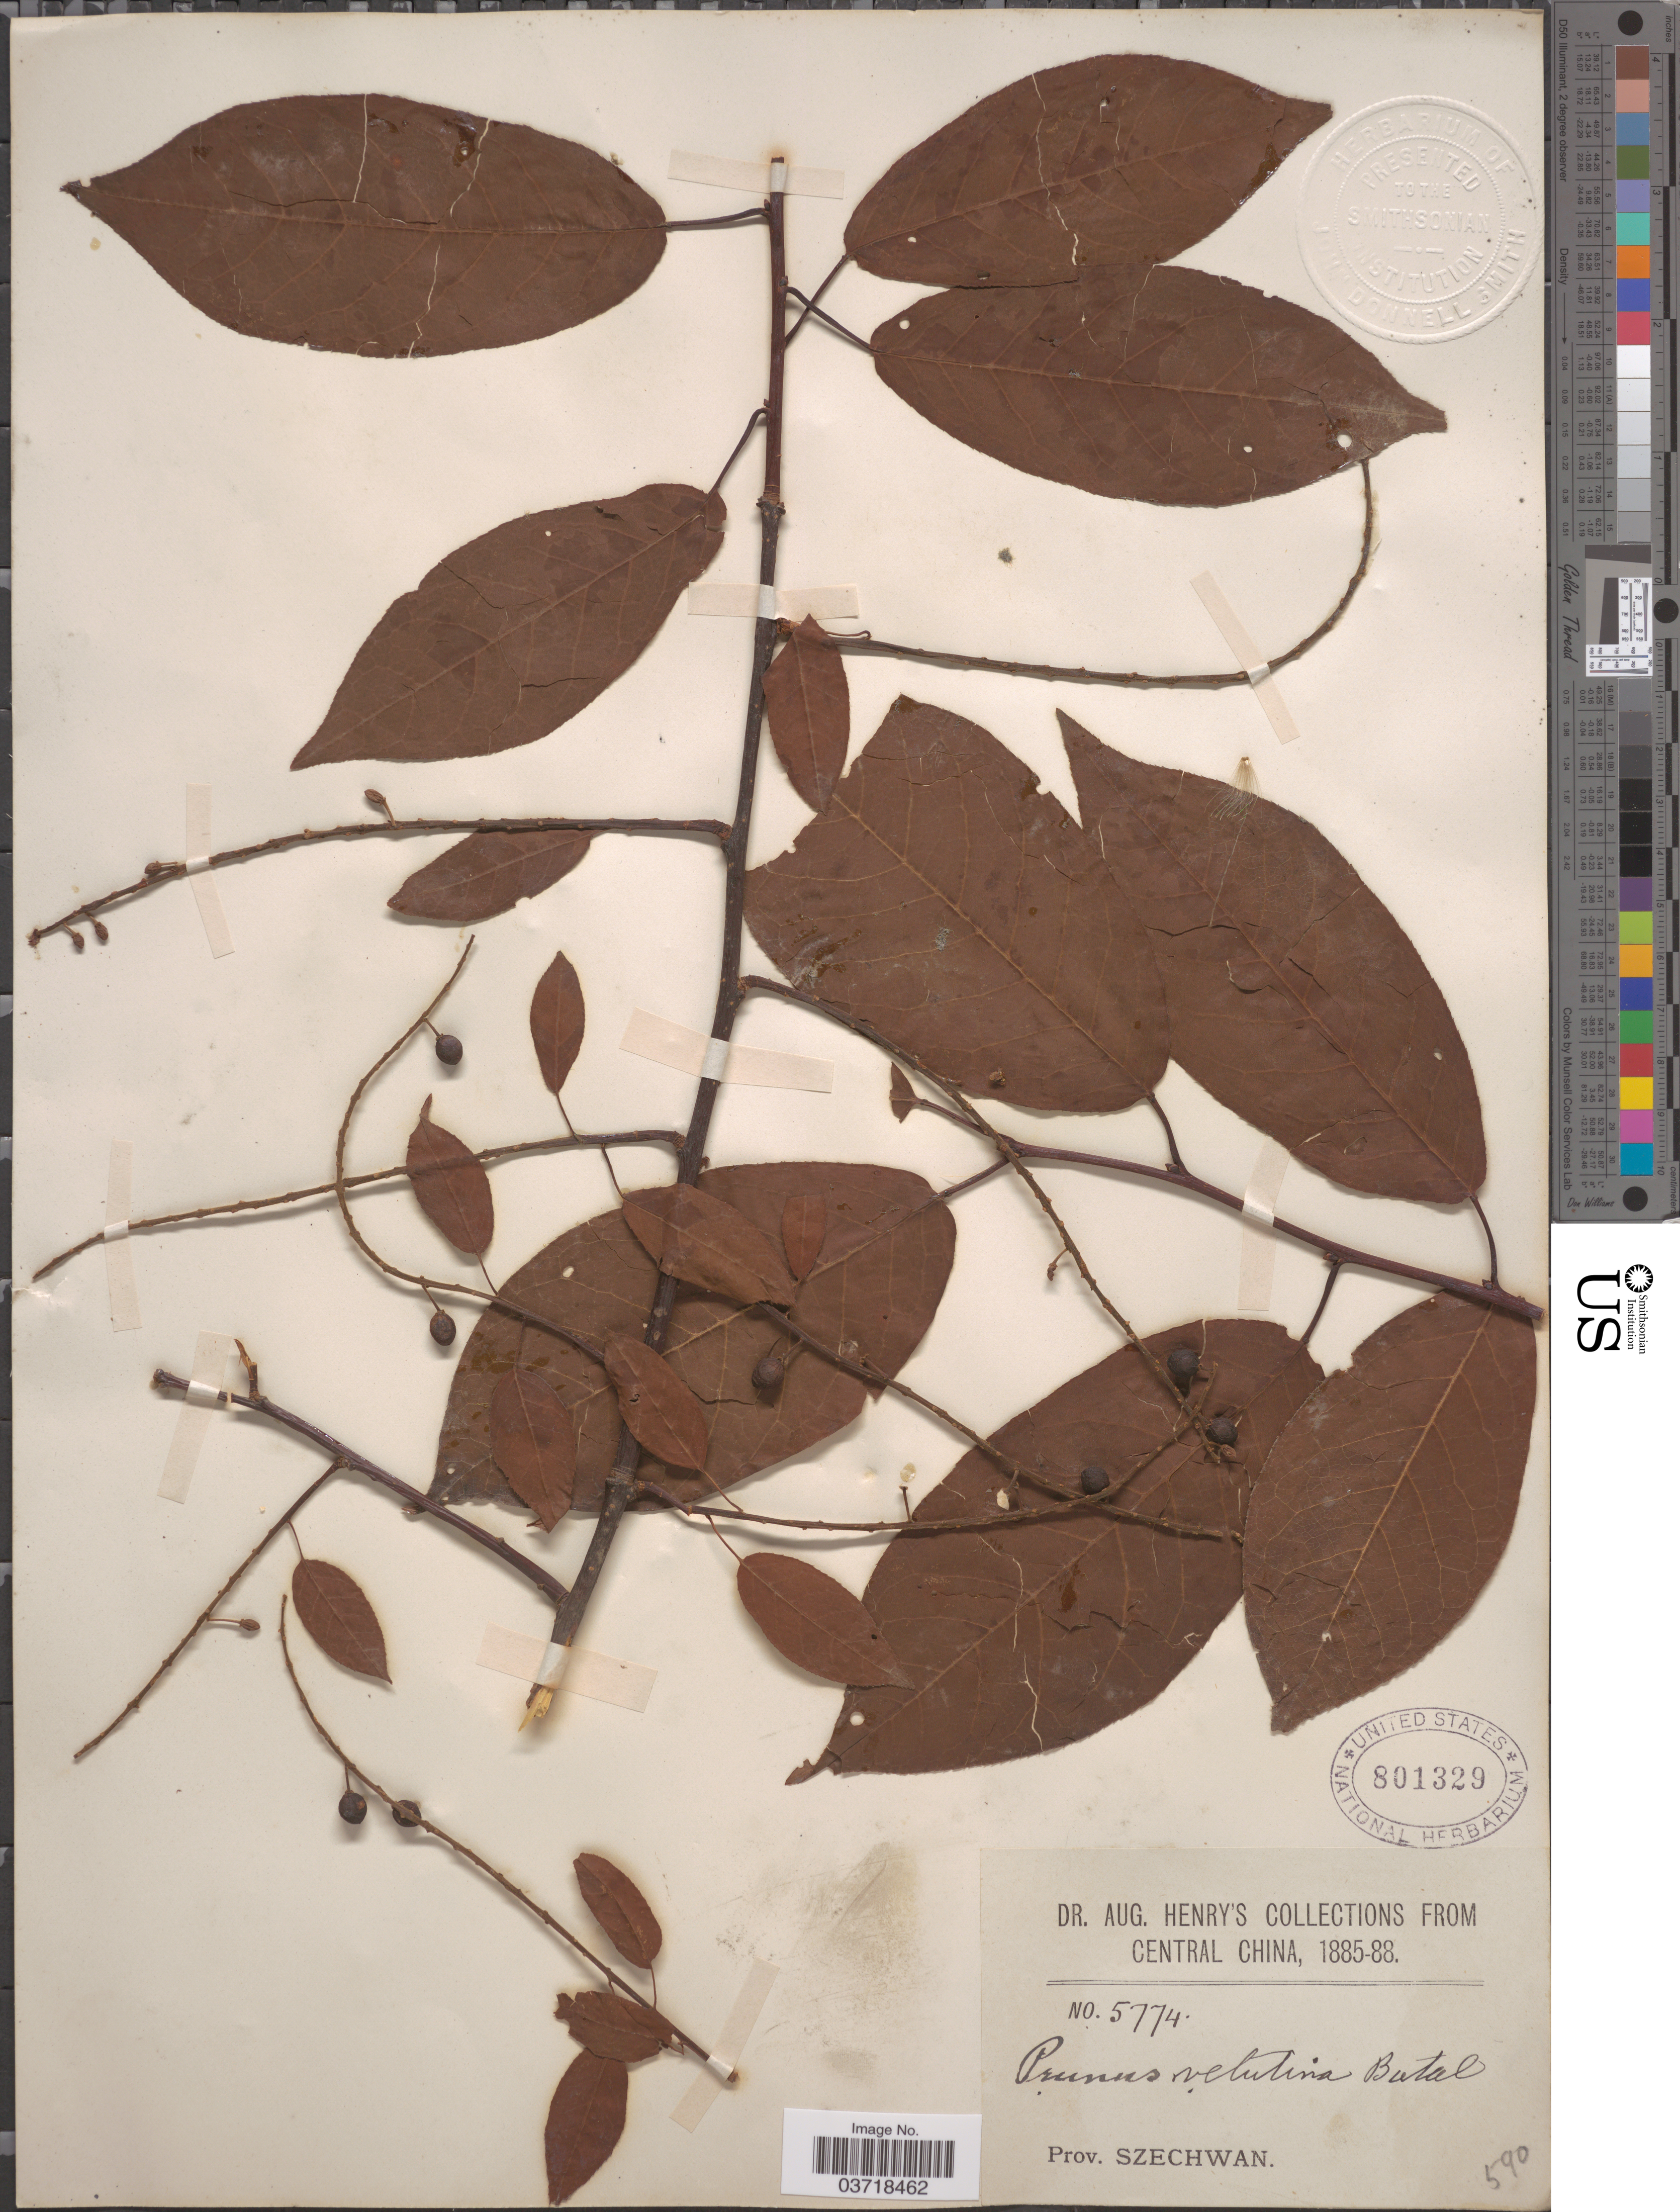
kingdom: Plantae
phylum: Tracheophyta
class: Magnoliopsida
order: Rosales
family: Rosaceae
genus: Prunus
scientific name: Prunus velutina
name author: Batalin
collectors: A. Henry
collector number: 5774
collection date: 1885/1888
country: China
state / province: Sichuan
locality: Central China. Prov. Szechwan.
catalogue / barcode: US 801329